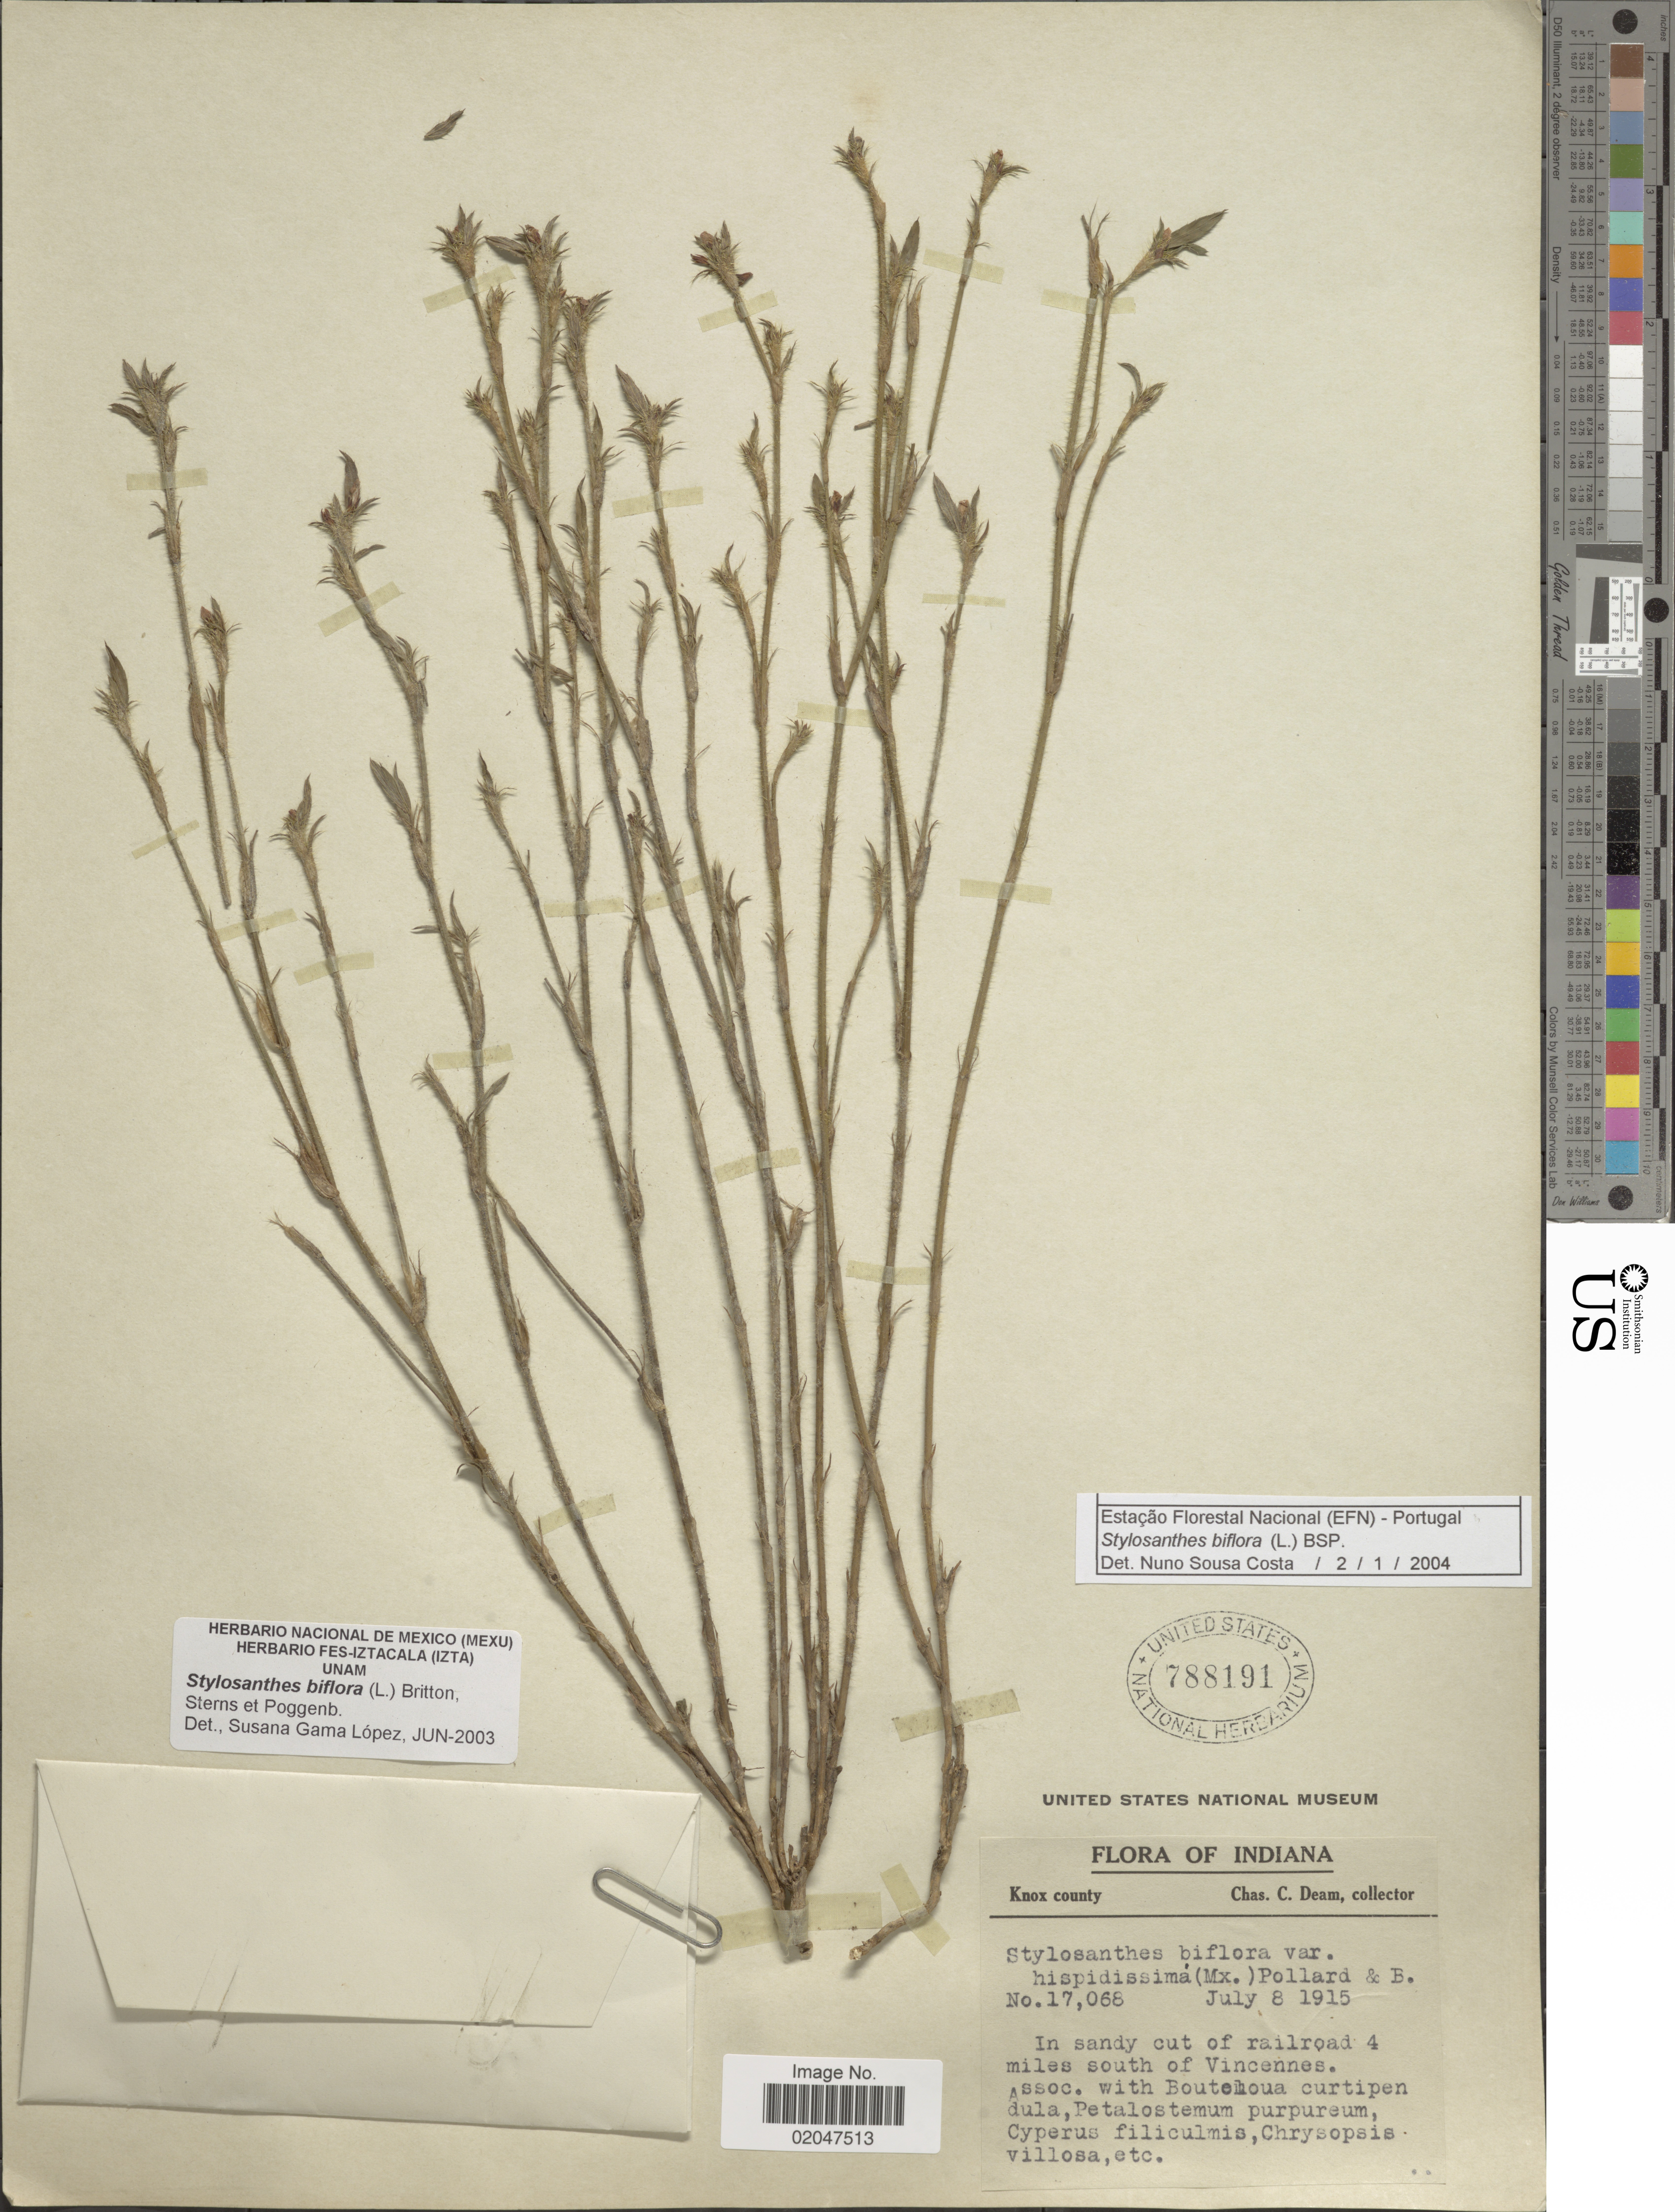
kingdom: Plantae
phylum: Tracheophyta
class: Magnoliopsida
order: Fabales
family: Fabaceae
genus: Stylosanthes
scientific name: Stylosanthes biflora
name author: (L.) Britton et al.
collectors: C. C. Deam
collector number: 17068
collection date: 1915-07-08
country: United States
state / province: Indiana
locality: Knox county. In sandy cut of railroad 4 miles south of Vincennes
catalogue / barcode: US 788191